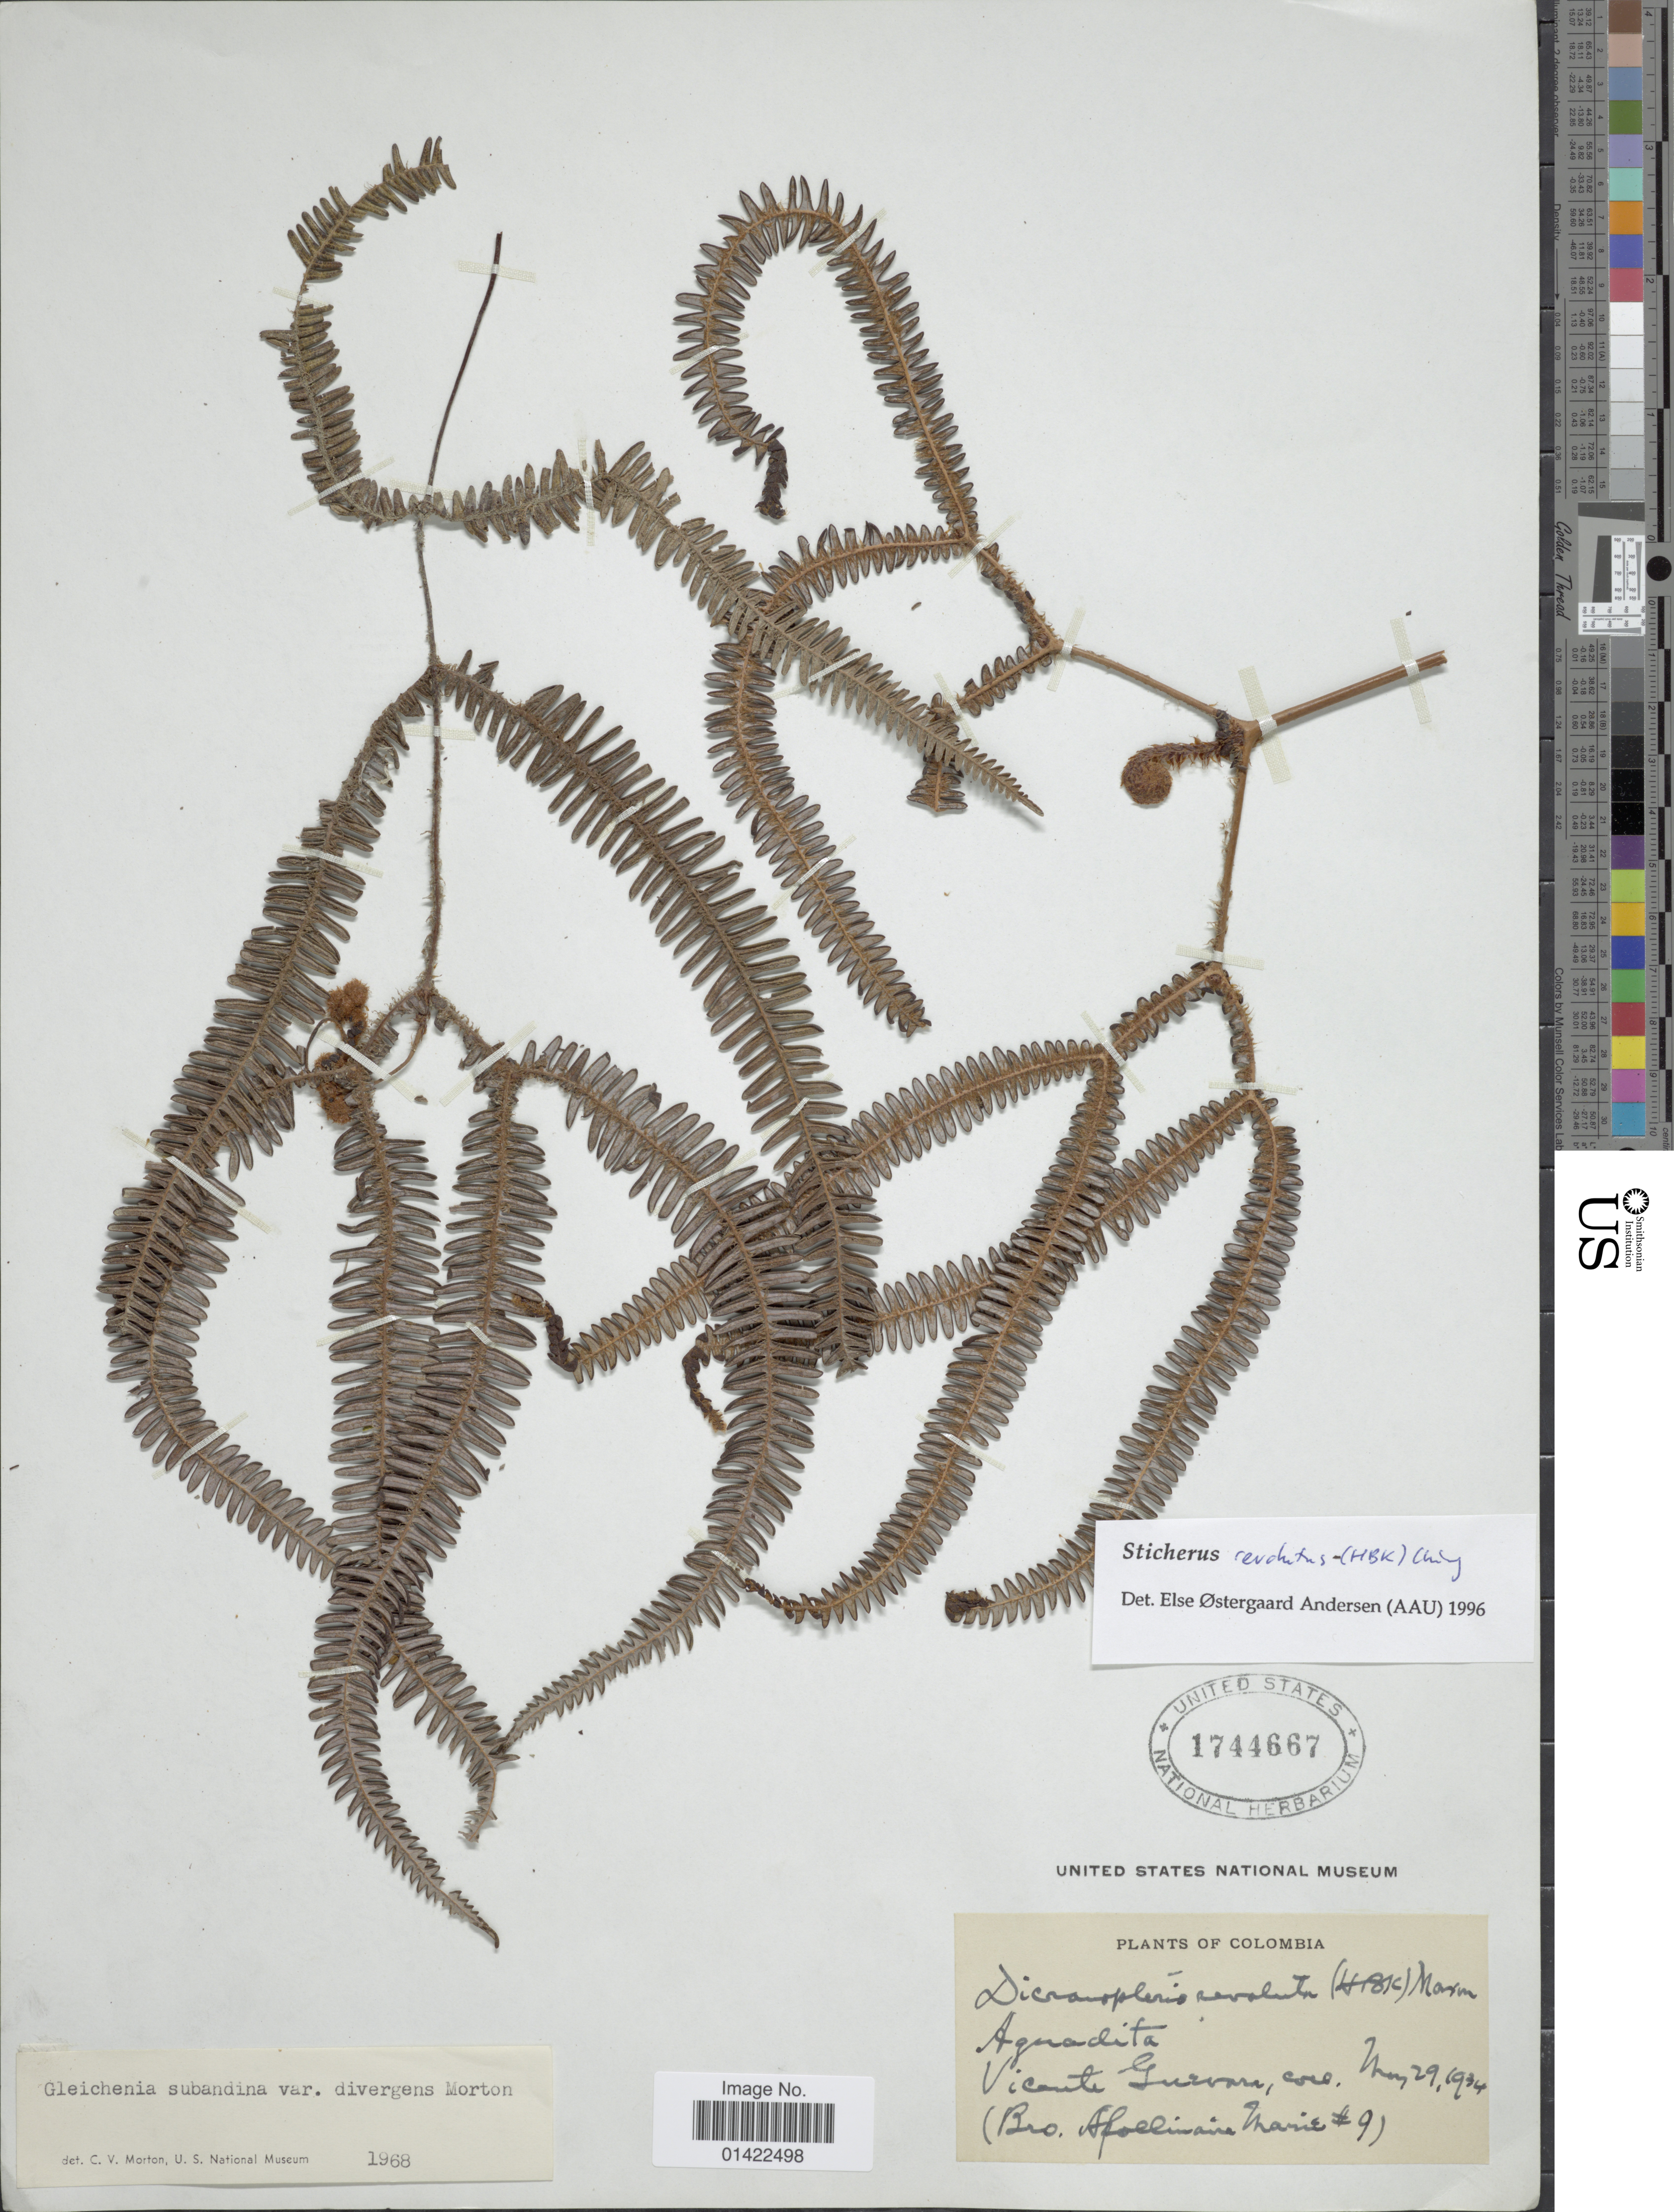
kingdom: Plantae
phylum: Tracheophyta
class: Polypodiopsida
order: Gleicheniales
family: Gleicheniaceae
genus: Sticherus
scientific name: Sticherus revolutus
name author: (Kunth) Ching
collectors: Bro. Apollinaire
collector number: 9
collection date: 1934-05-29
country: Colombia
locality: Aguadita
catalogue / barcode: US 1744667